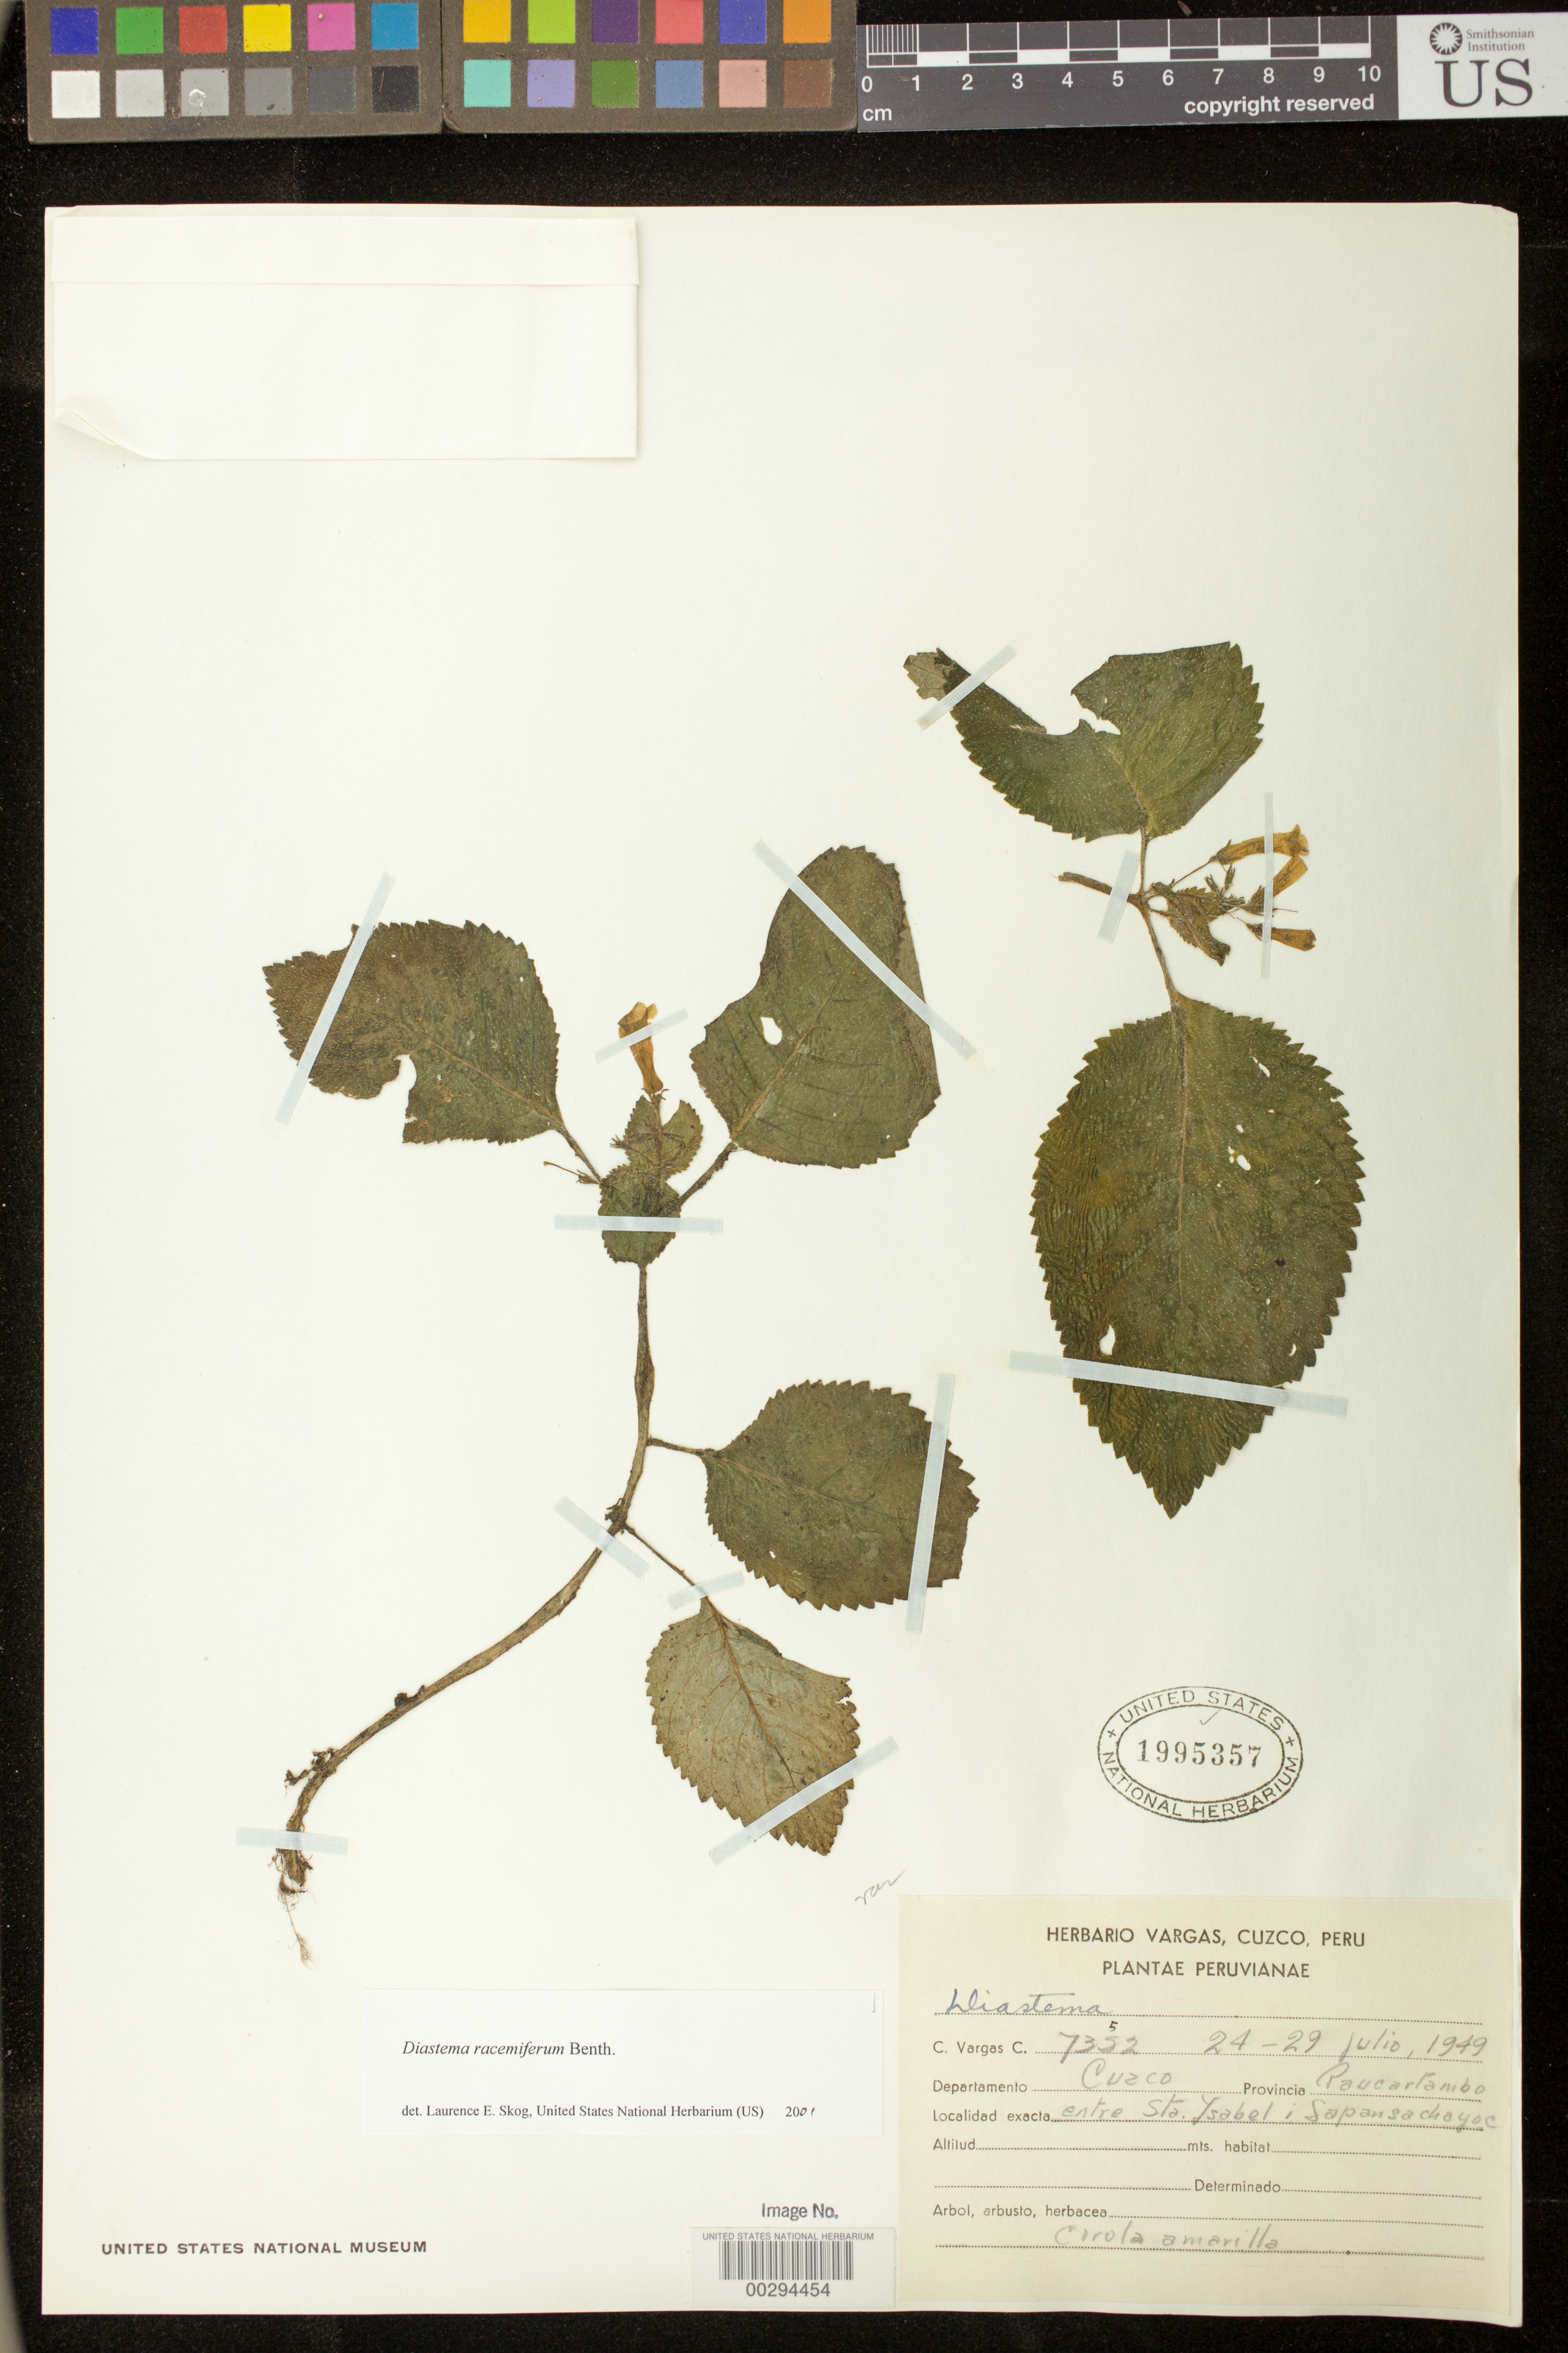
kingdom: Plantae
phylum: Tracheophyta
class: Magnoliopsida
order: Lamiales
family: Gesneriaceae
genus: Diastema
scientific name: Diastema racemiferum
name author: Benth.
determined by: Skog, Laurence E.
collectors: C. Vargas C.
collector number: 7352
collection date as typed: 24-29 Jul 1949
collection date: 1949-07-24/1949-07-29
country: Peru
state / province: Cusco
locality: Prov. Paucartambo; entre Sta. Isabel y Sapansachayoc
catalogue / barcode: US 1995357